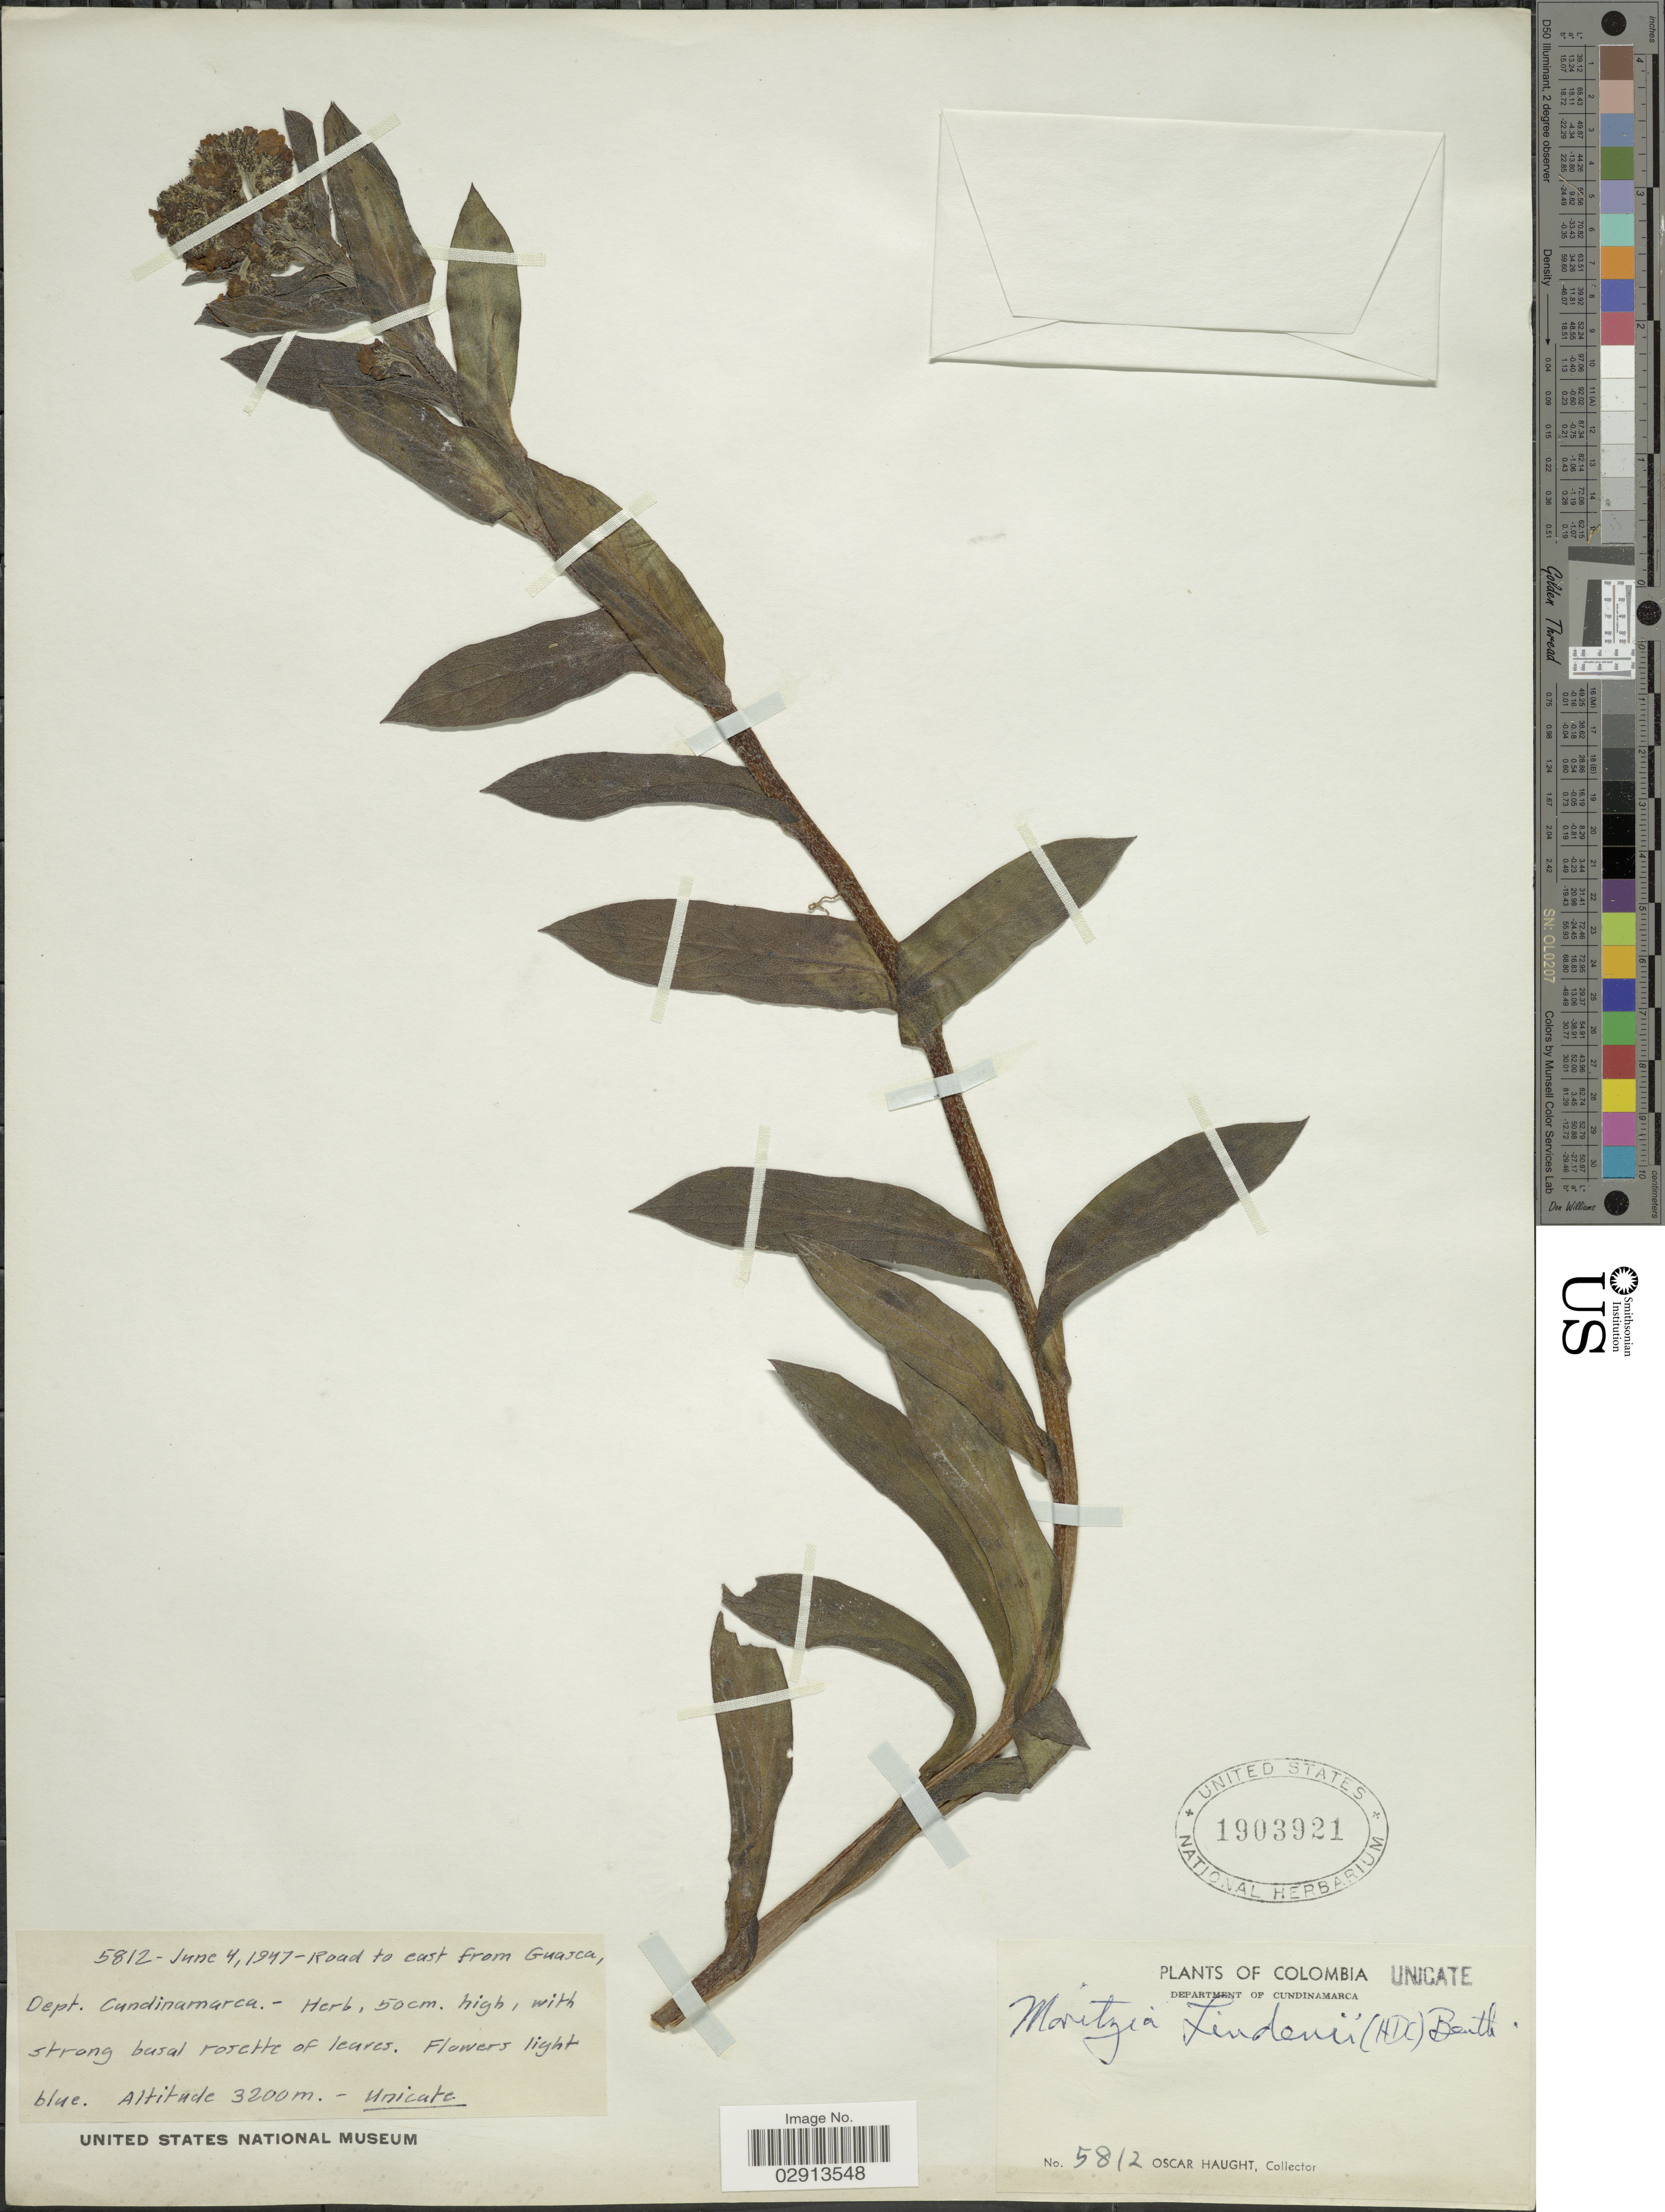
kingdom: Plantae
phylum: Tracheophyta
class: Magnoliopsida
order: Boraginales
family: Boraginaceae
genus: Moritzia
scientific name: Moritzia lindenii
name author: (DC.) Benth.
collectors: O. L. Haught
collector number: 5812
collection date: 1947-06-04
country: Colombia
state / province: Cundinamarca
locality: Road to east from Guasca, Dept. Cundinamarca.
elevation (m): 3200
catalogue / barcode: US 1903921